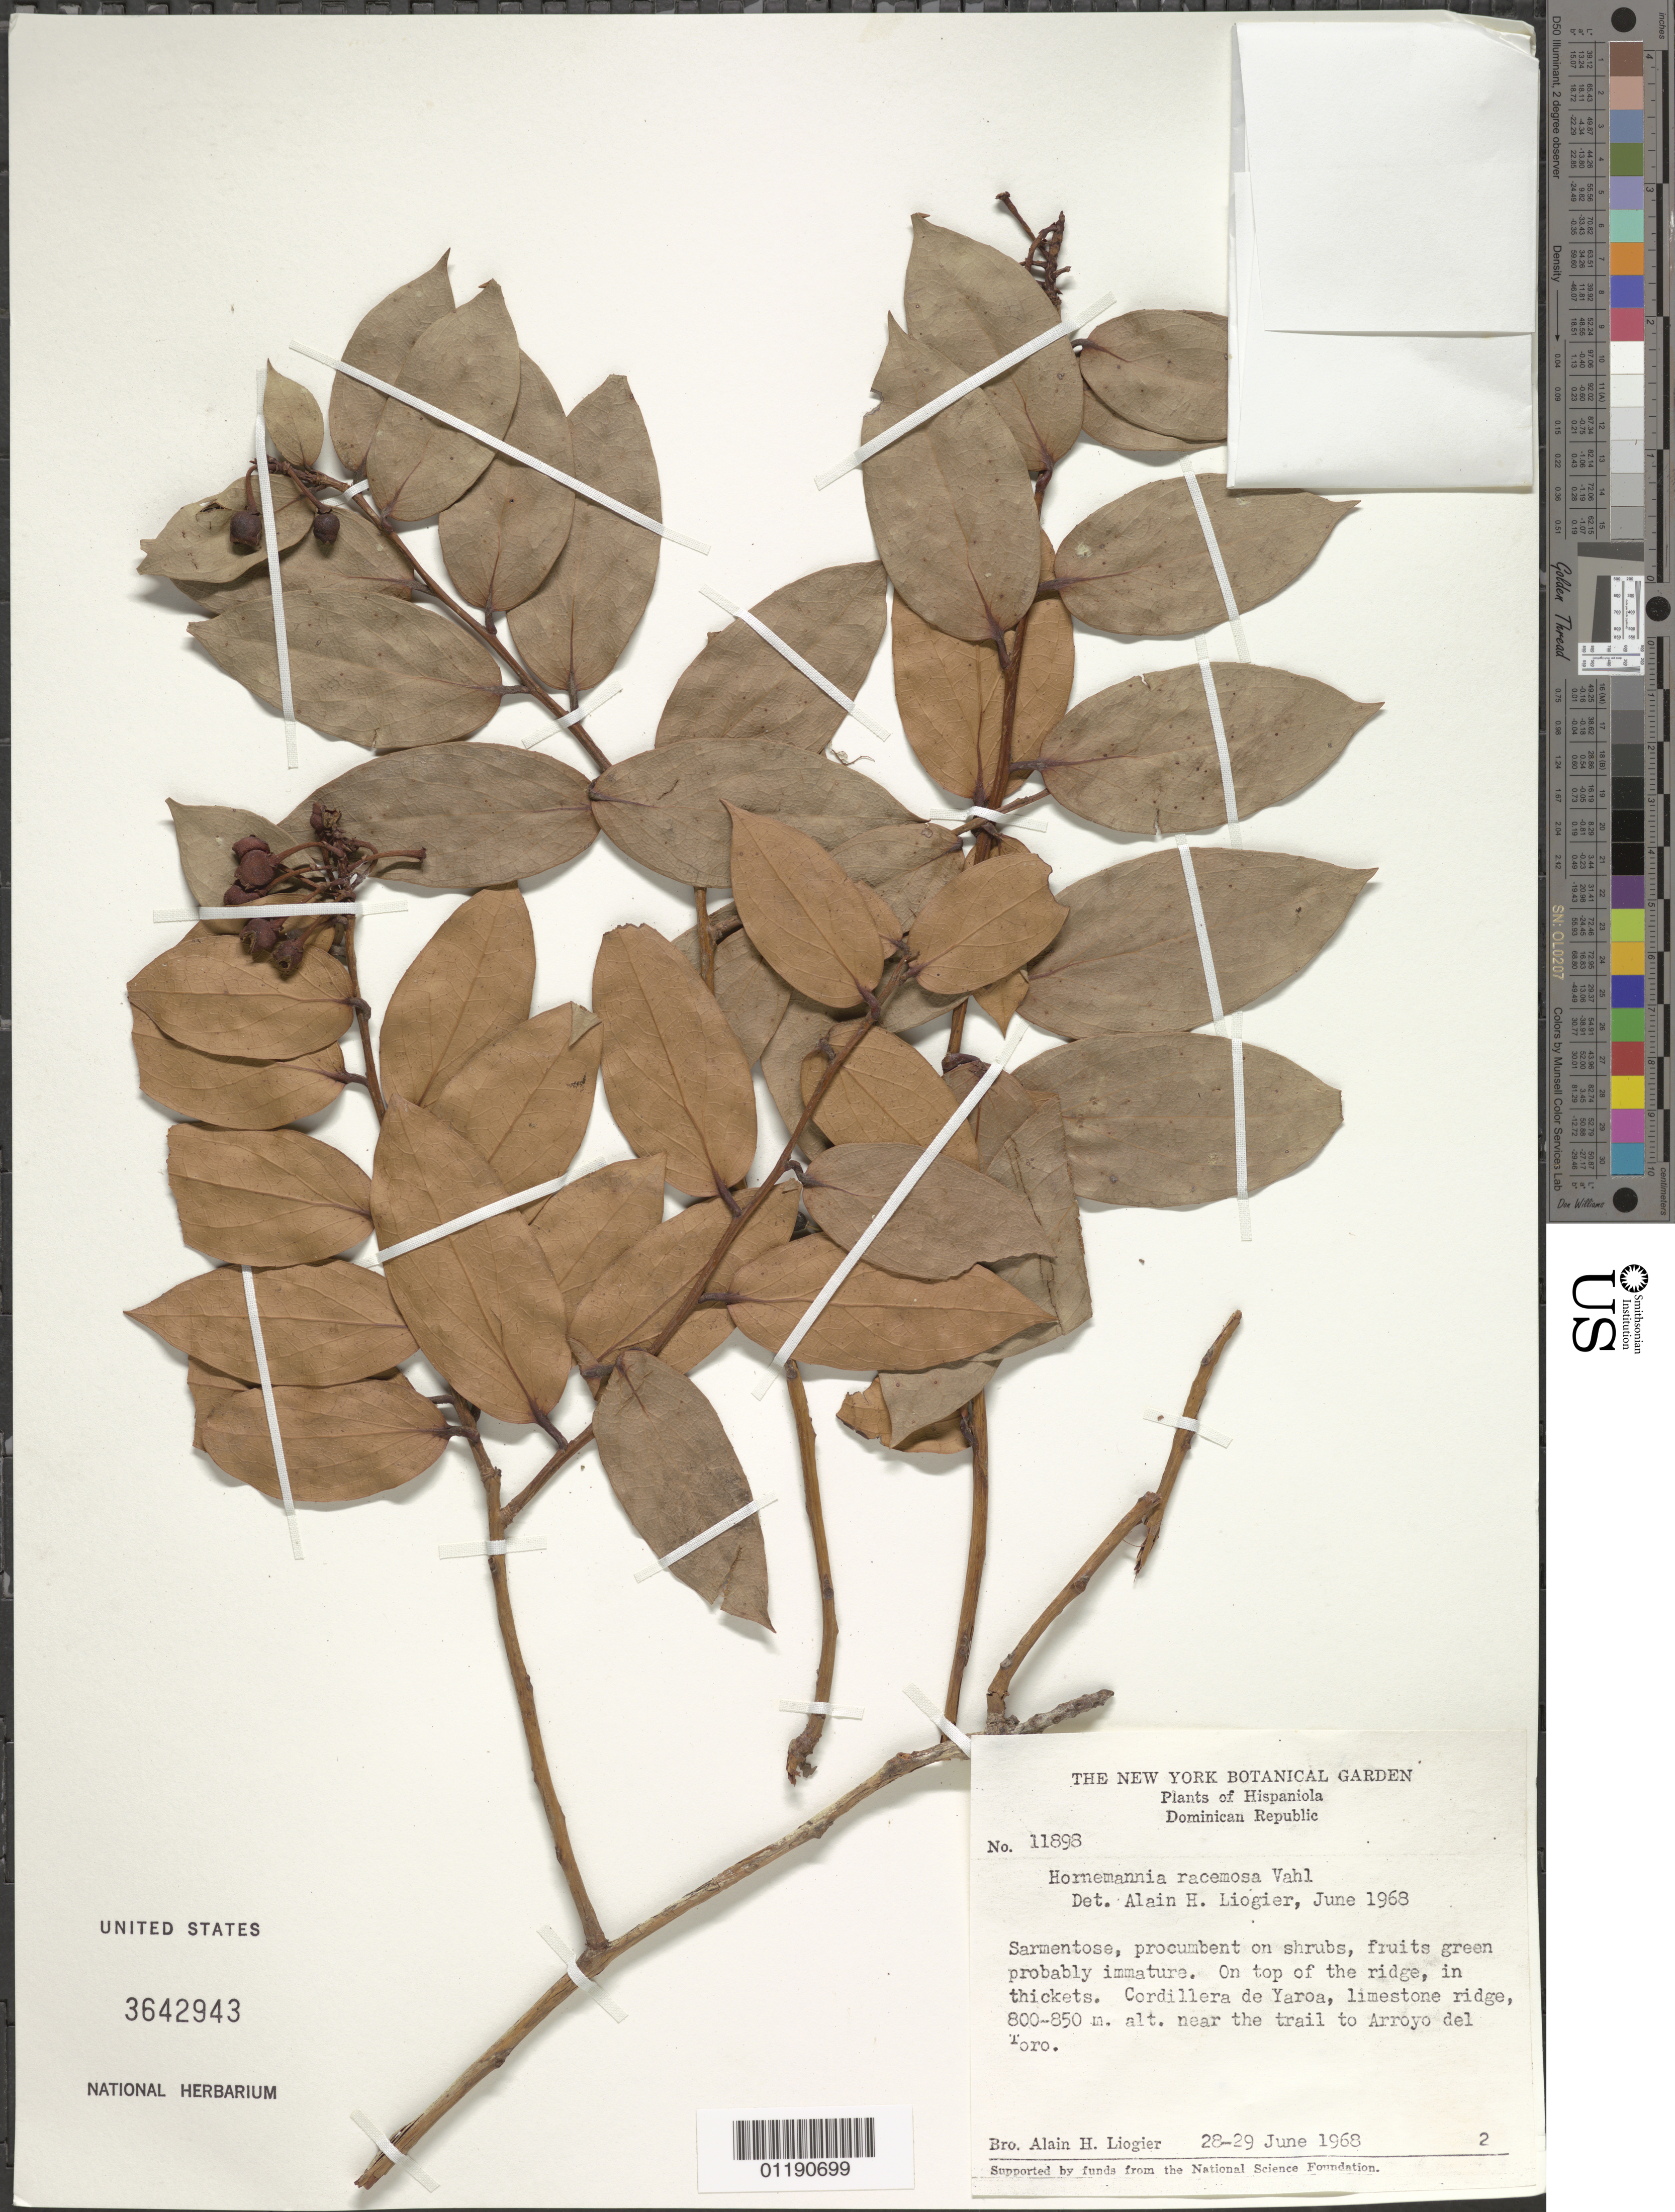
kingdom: Plantae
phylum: Tracheophyta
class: Magnoliopsida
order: Ericales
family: Ericaceae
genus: Hornemannia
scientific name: Hornemannia racemosa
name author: Vahl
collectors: A. H. Liogier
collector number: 11898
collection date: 1968-06-28/1968-06-29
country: Dominican Republic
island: Hispaniola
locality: Cordillera de Yaroa, near the trail to Arroyo del Toro.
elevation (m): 800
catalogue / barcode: US 3642943